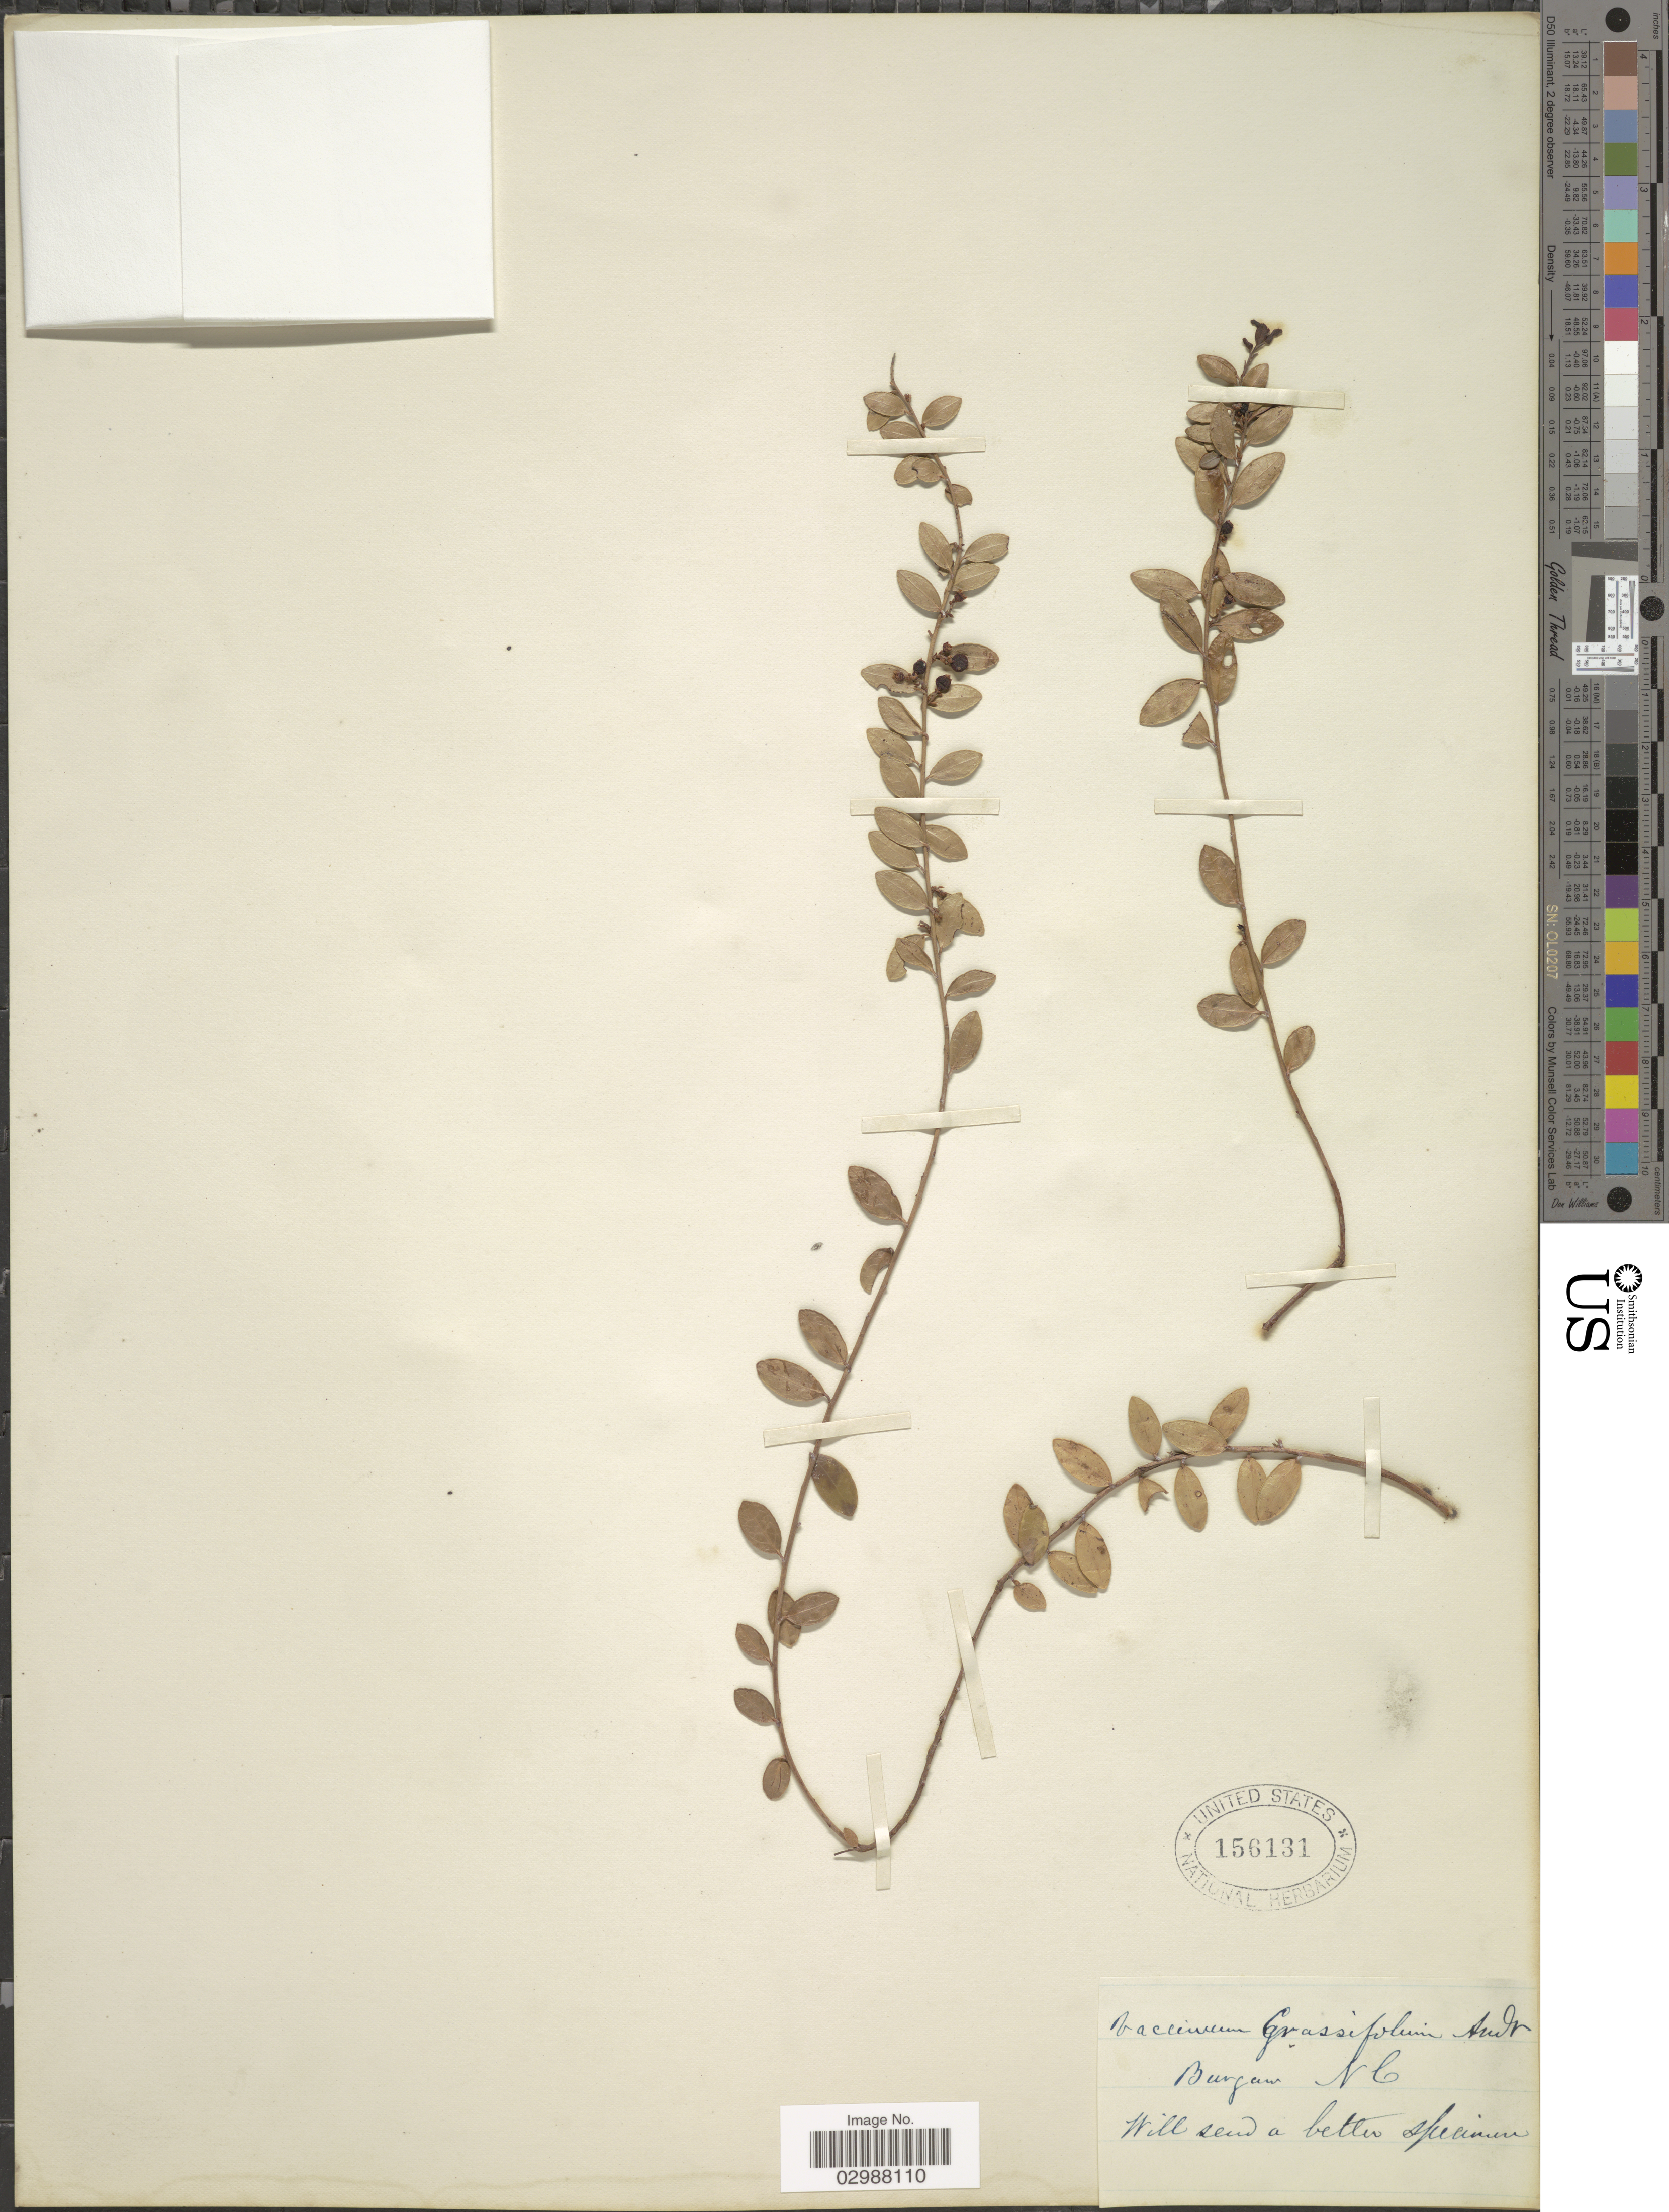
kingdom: Plantae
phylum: Tracheophyta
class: Magnoliopsida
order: Ericales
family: Ericaceae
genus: Vaccinium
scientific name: Vaccinium crassifolium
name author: Andrews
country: United States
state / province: North Carolina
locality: Burgaw.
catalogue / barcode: US 156131